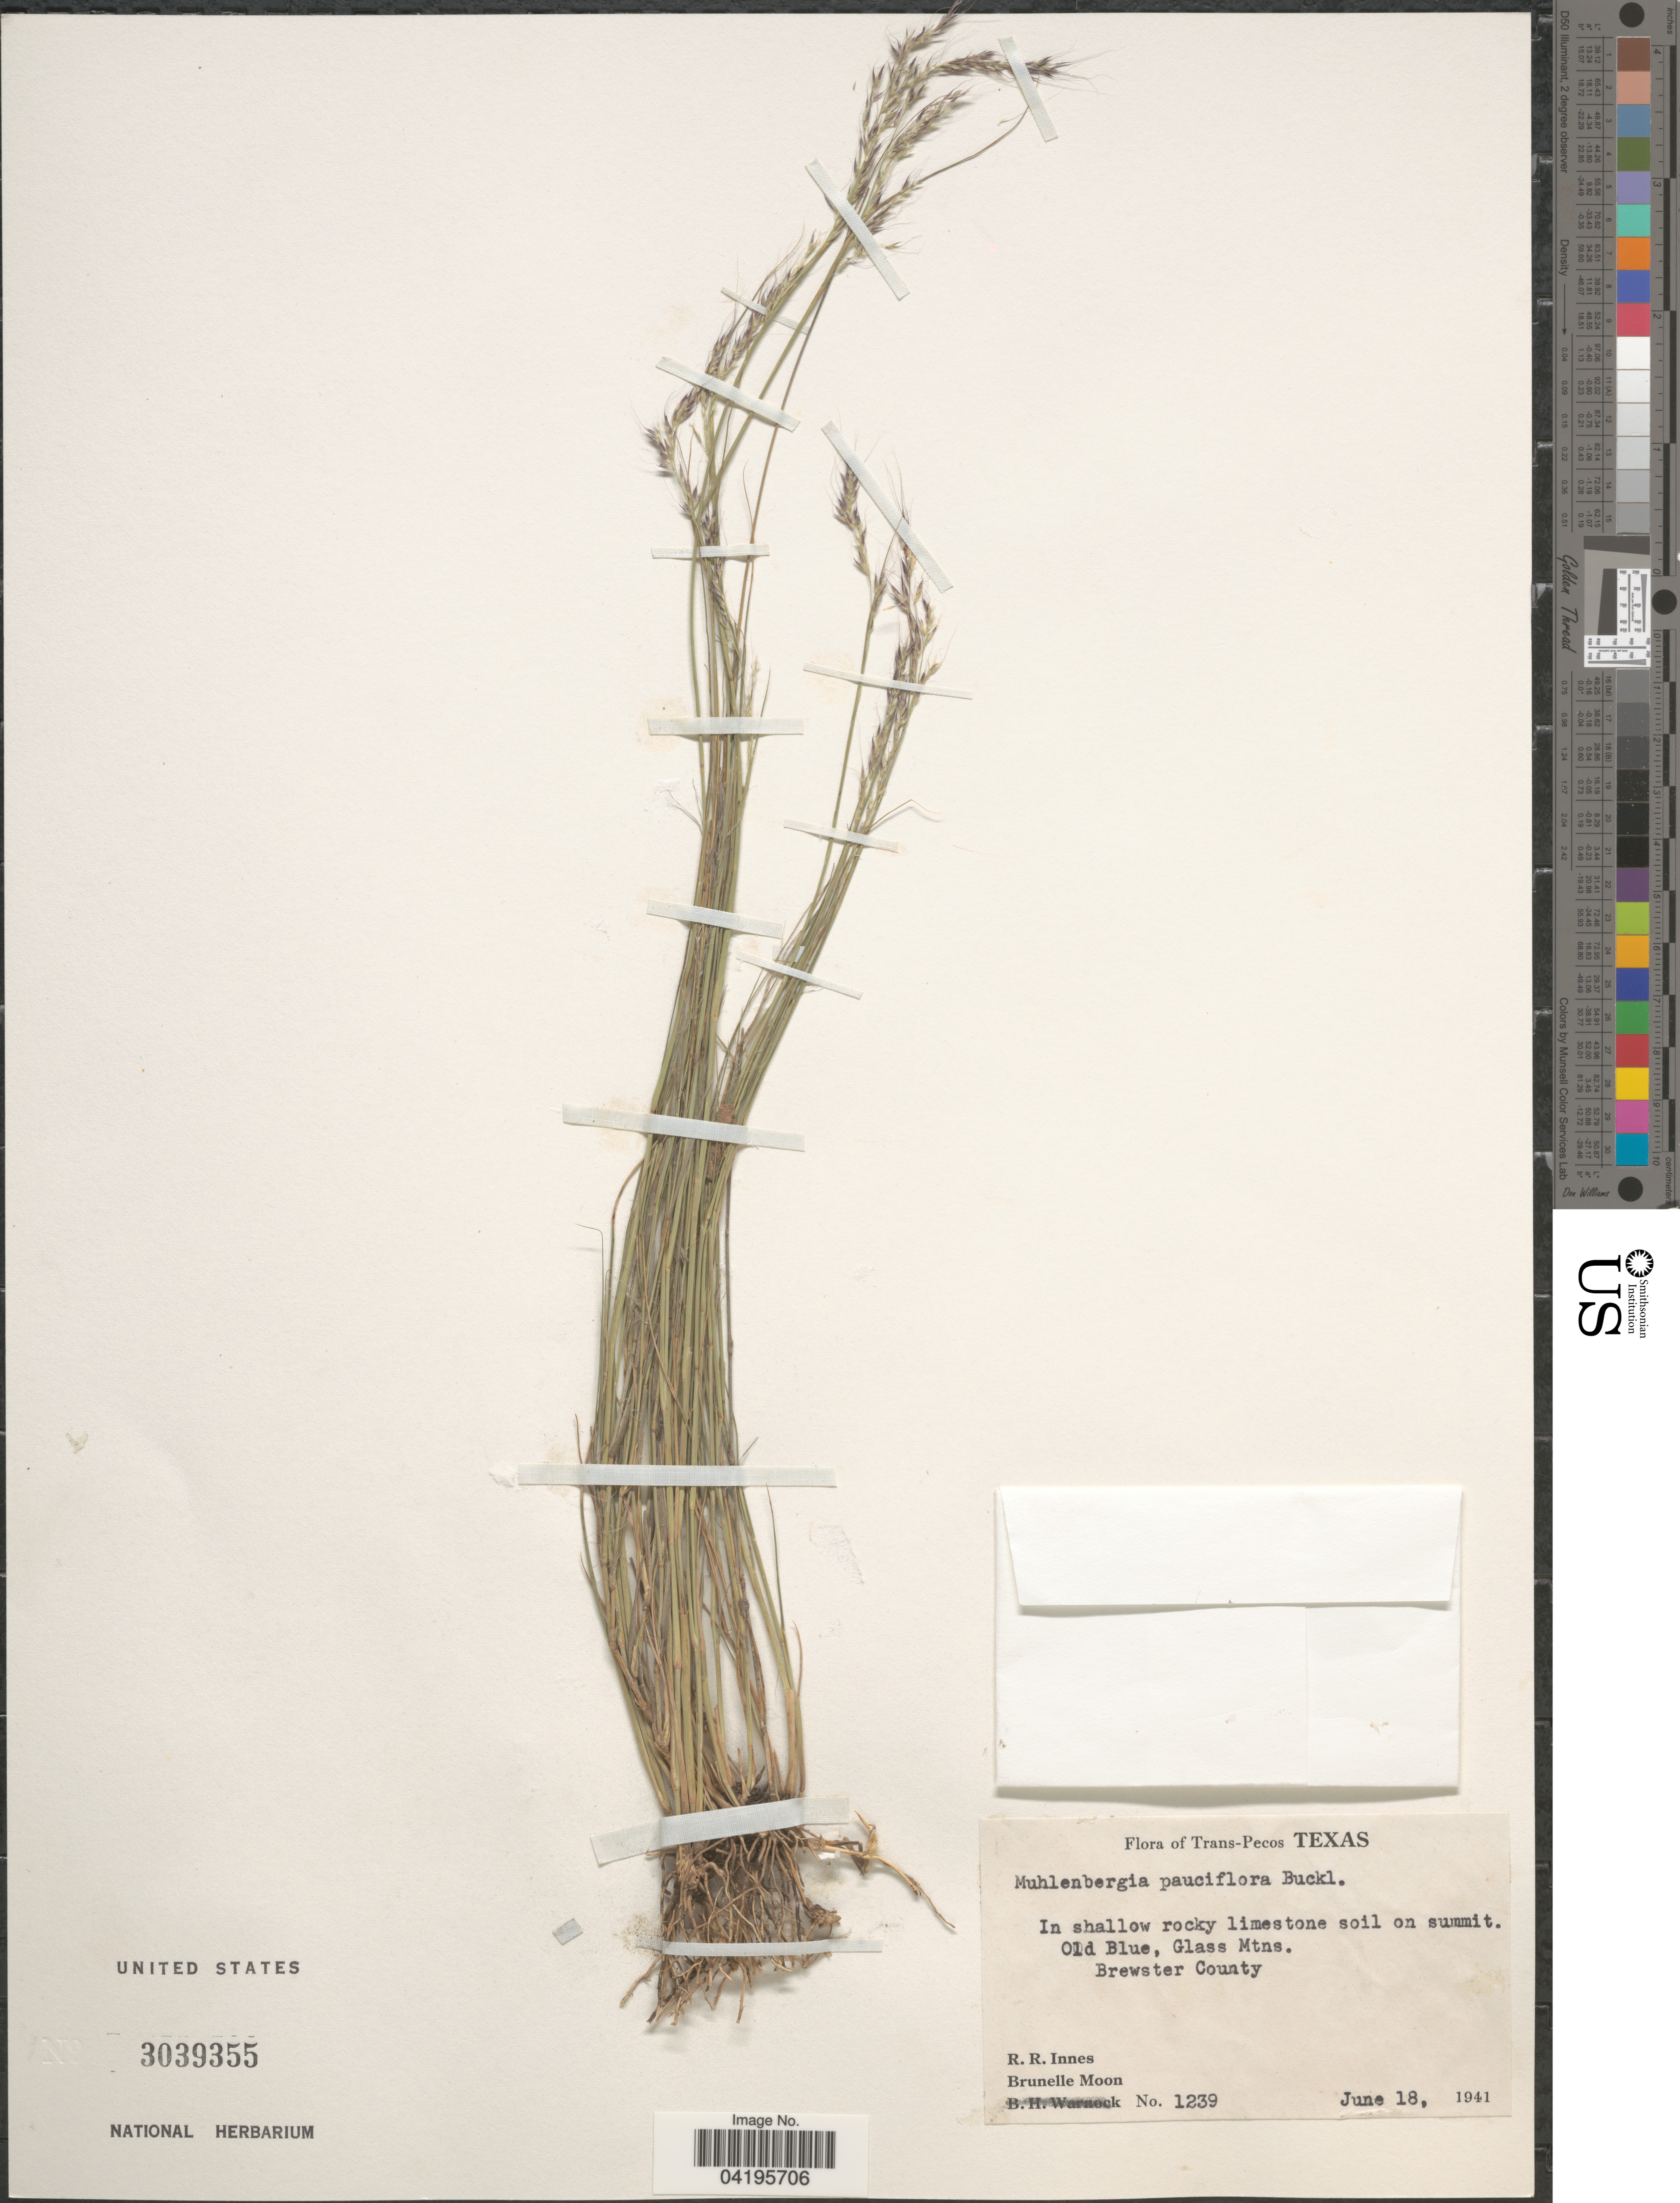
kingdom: Plantae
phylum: Tracheophyta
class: Liliopsida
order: Poales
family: Poaceae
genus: Muhlenbergia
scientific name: Muhlenbergia pauciflora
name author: Buckley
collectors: R. Rose-Innes & B. Moon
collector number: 1239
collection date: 1941-06-18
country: United States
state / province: Texas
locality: Trans-Pecos Texas. Old Blue, Glass Mtns. Brewster County.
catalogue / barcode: US 3039355